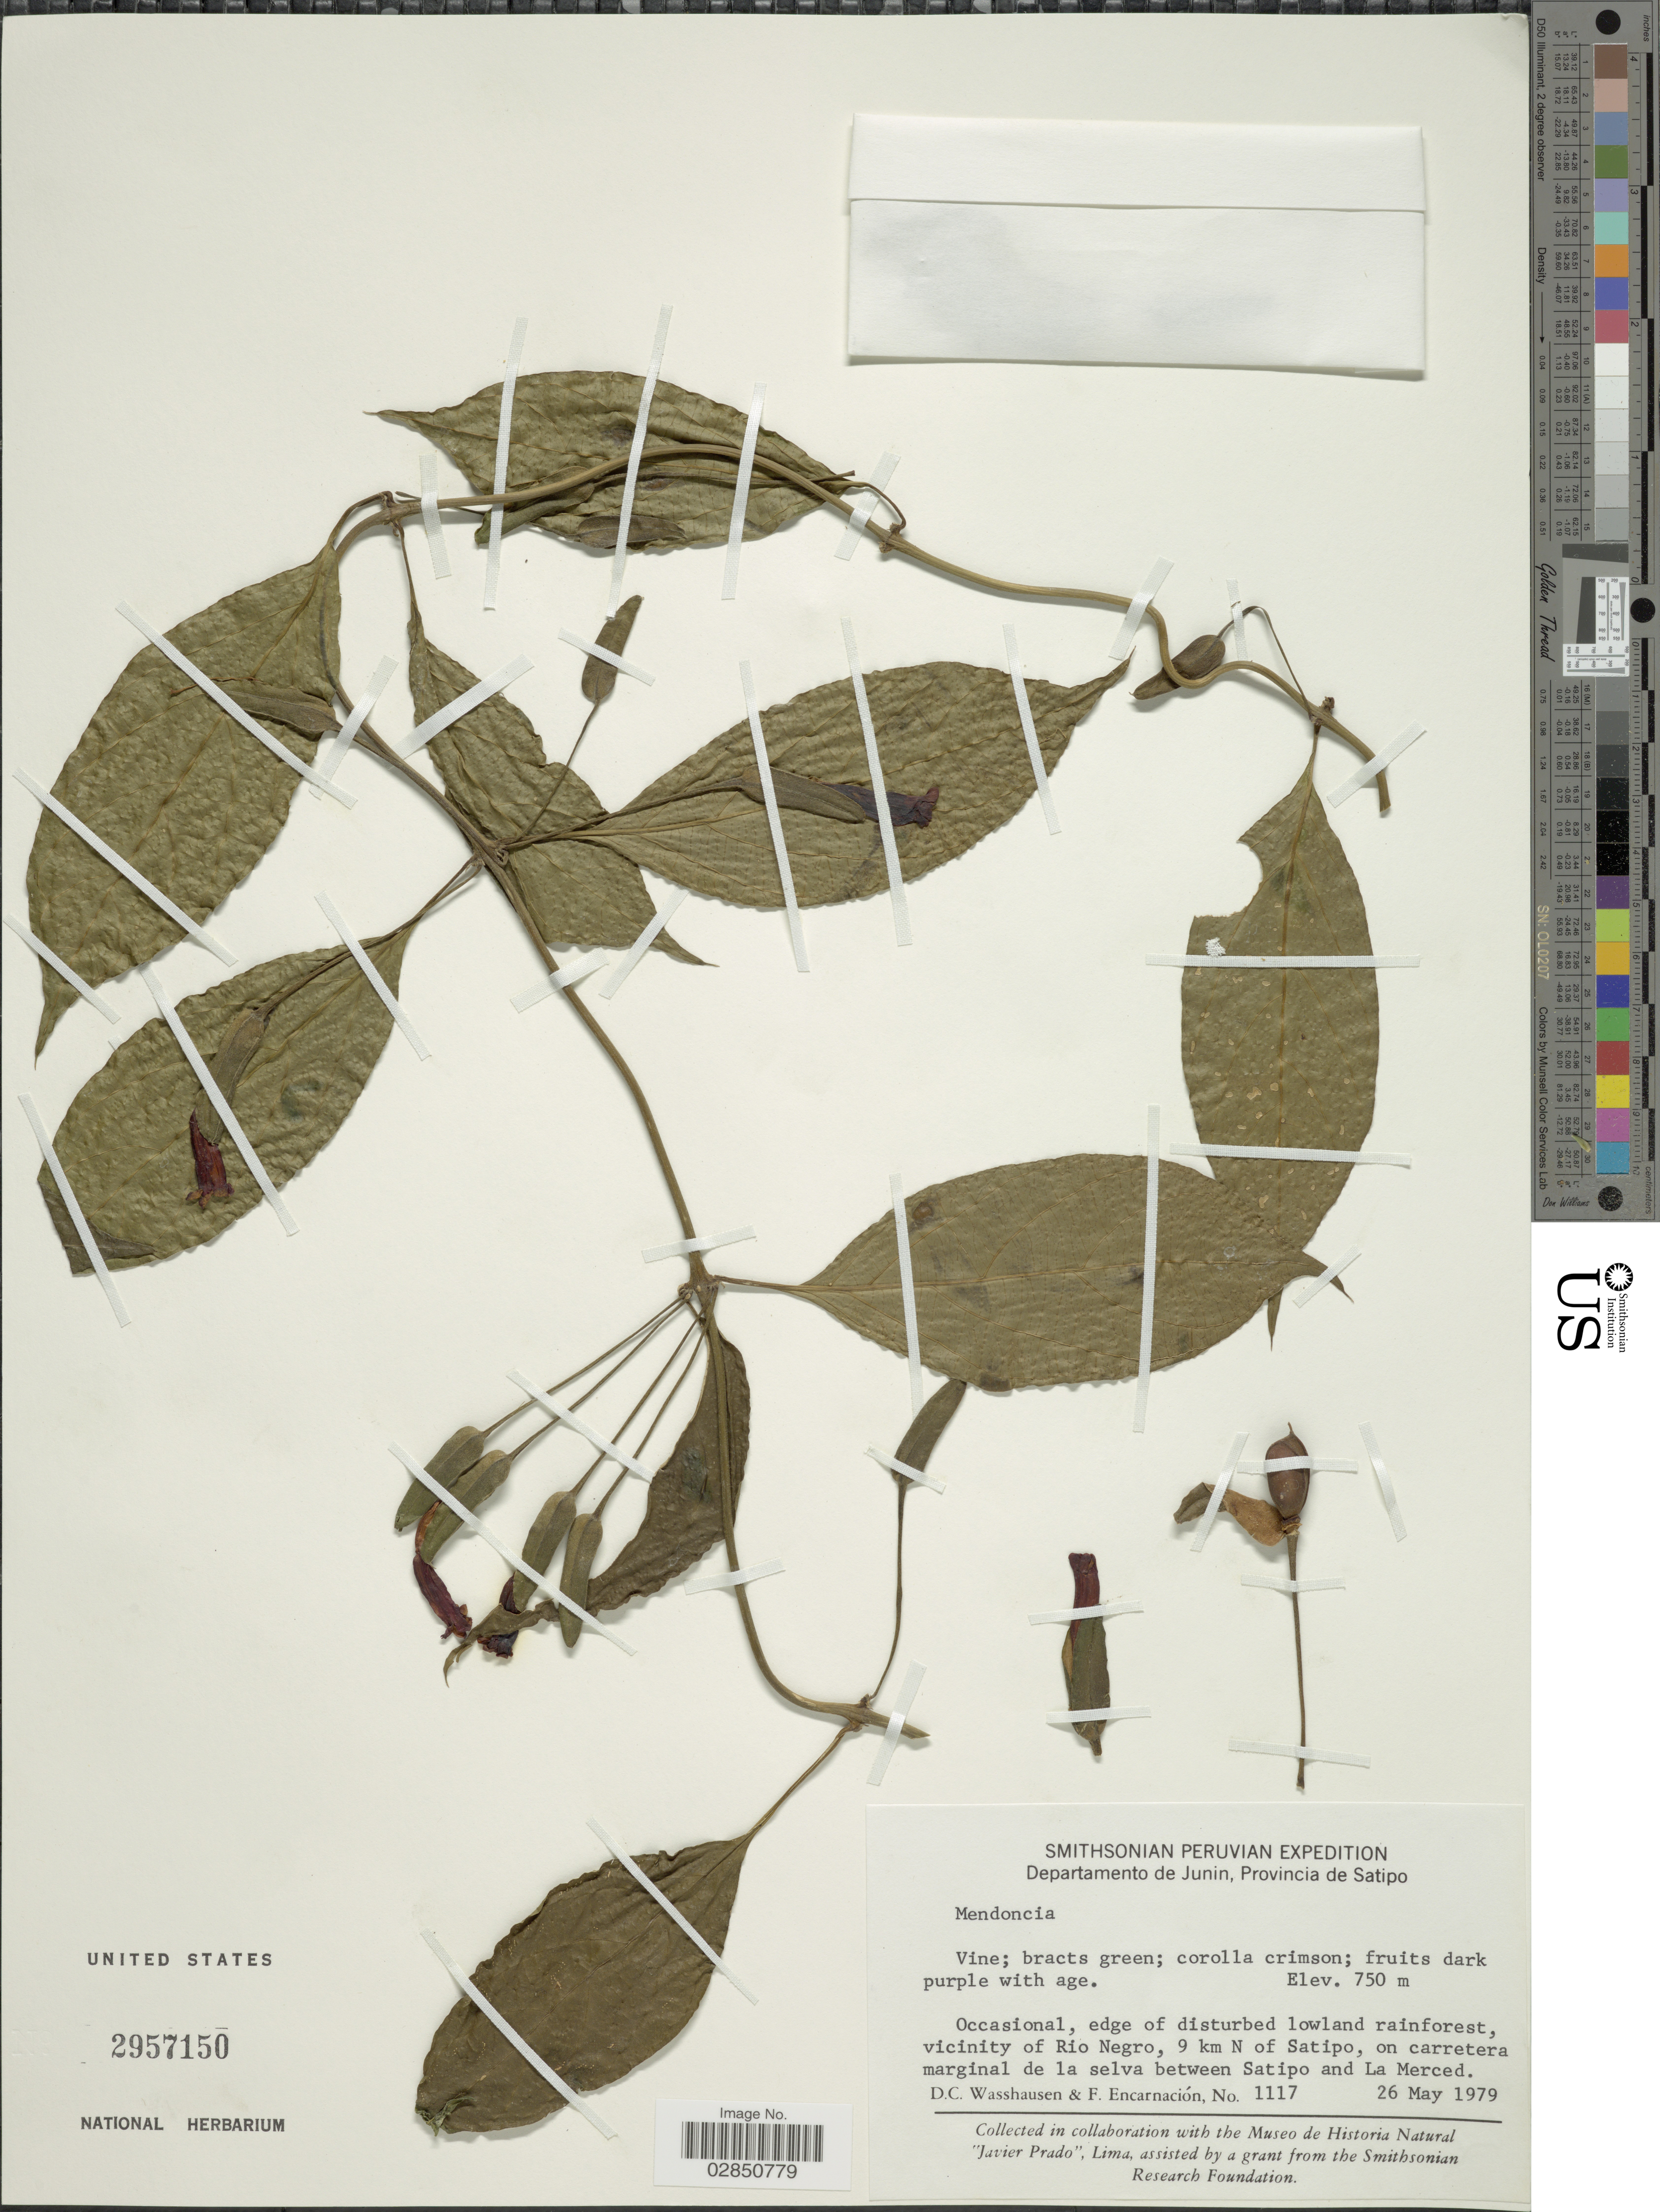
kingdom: Plantae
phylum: Tracheophyta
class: Magnoliopsida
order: Lamiales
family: Acanthaceae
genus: Mendoncia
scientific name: Mendoncia aspera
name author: (Ruiz & Pav.) Nees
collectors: D. C. Wasshausen & F. Encarnación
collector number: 1117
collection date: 1979-05-26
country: Peru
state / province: Junín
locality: Departamento de Junin, Provincia de Satipo. Vicinity of Rio Negro, 9 km N of Satipo, on carretera marginal de la selva between Satipo and La Merced.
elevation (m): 750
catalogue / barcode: US 2957150